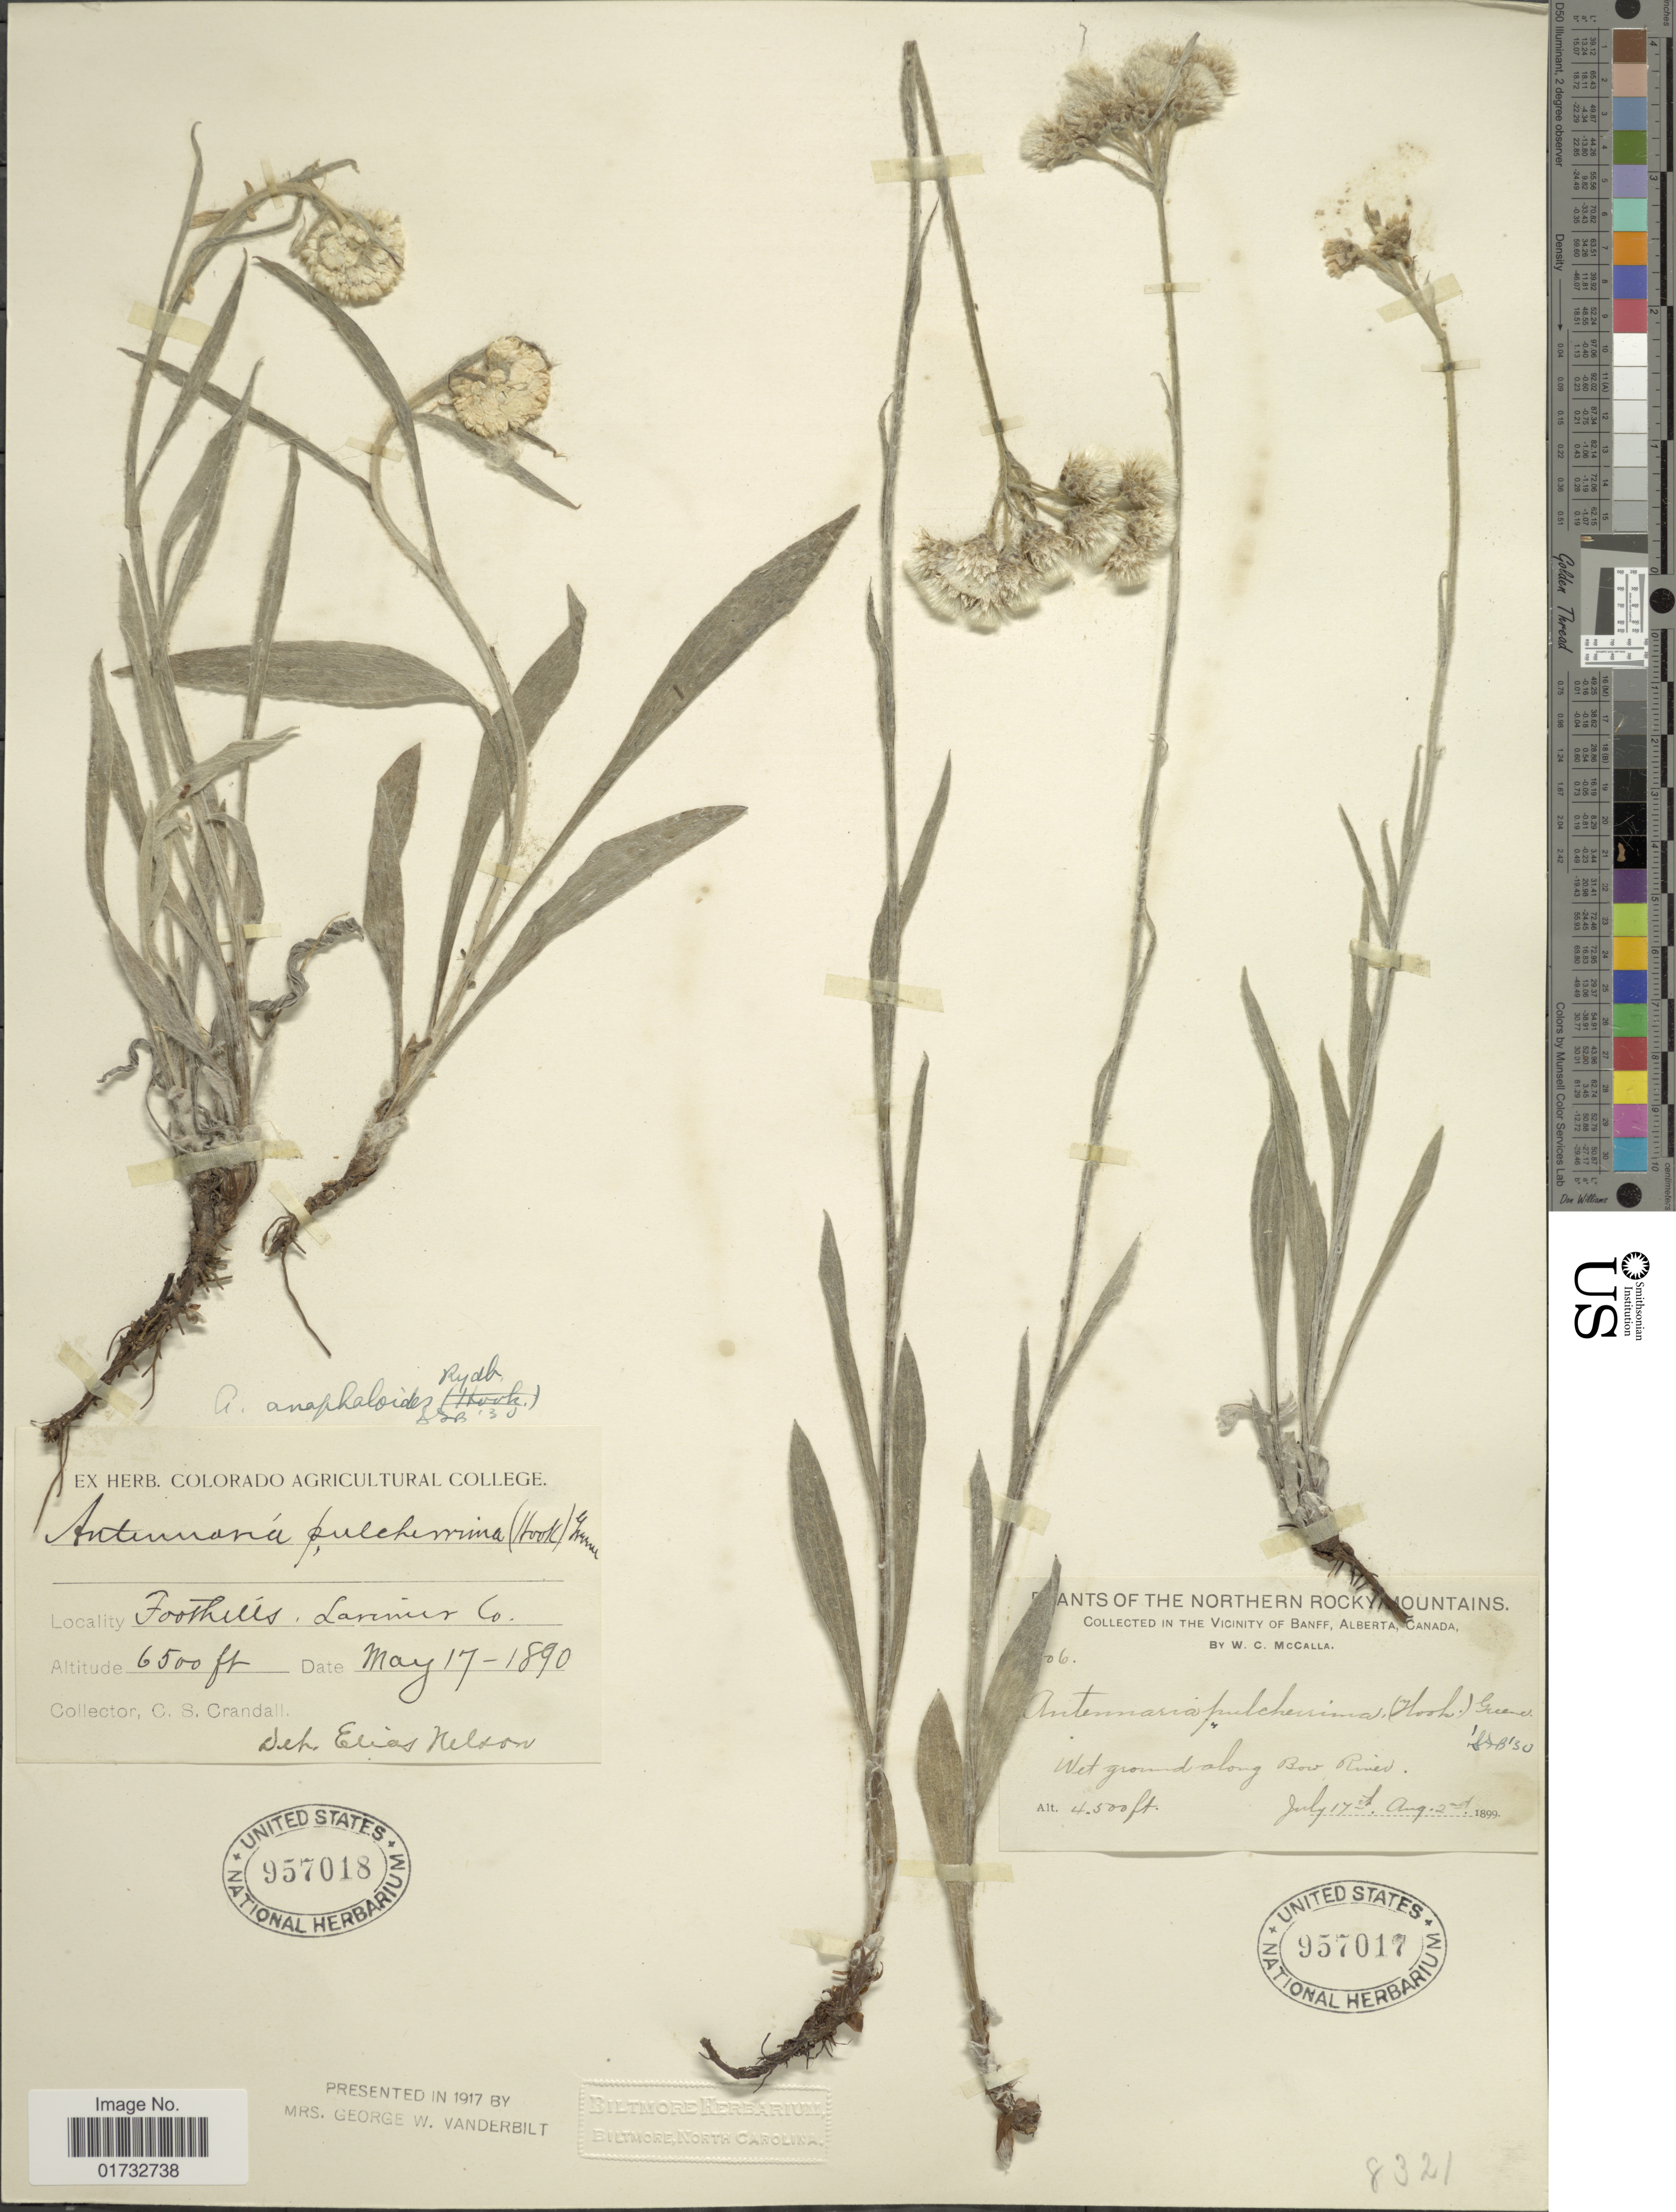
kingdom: Plantae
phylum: Tracheophyta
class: Magnoliopsida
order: Asterales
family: Asteraceae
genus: Antennaria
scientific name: Antennaria pulcherrima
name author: (Hook.) Greene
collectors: C. Crandall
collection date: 1890-05-17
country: United States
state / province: Wyoming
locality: Foothills, Larimie Co.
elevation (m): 1981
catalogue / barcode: US 957018-2